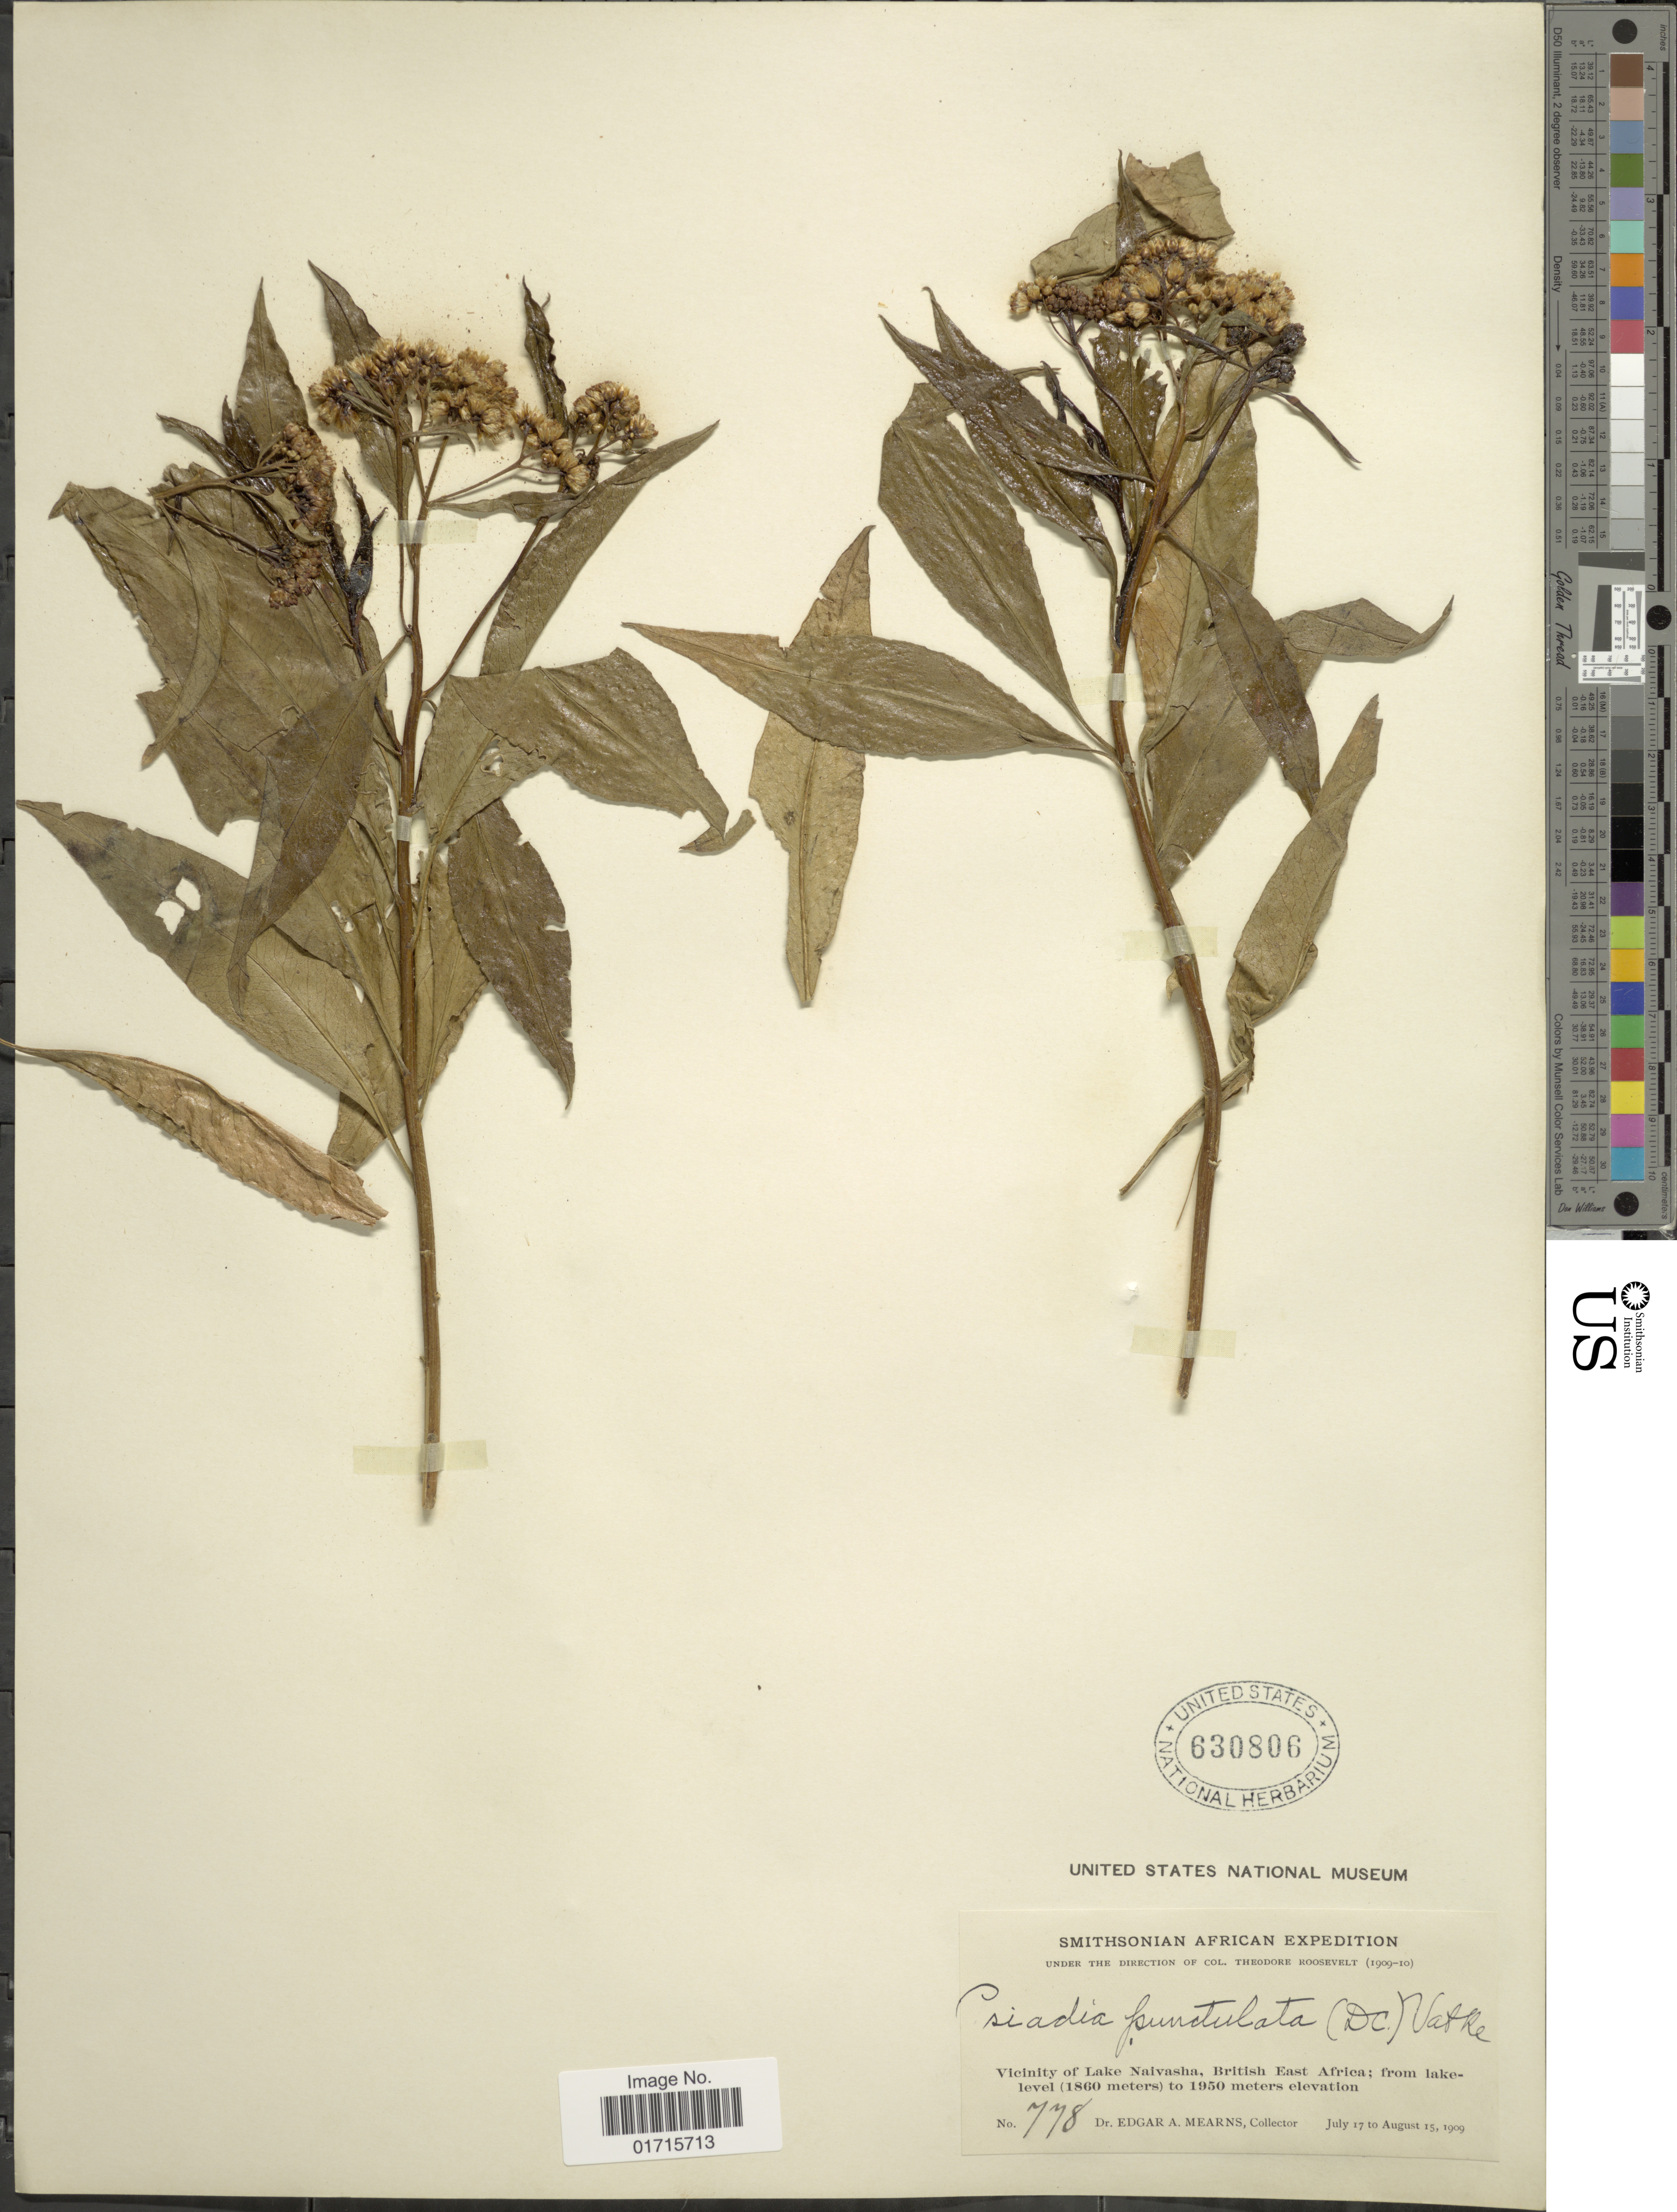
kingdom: Plantae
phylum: Tracheophyta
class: Magnoliopsida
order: Asterales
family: Asteraceae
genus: Psiadia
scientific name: Psiadia punctulata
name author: (DC.) Vatke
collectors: E. A. Mearns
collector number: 778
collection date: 1909-07-17/1909-08-15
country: Kenya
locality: Vicinity of Lake Naivasha, British East Africa; from lake-level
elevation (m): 1860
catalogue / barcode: US 630806